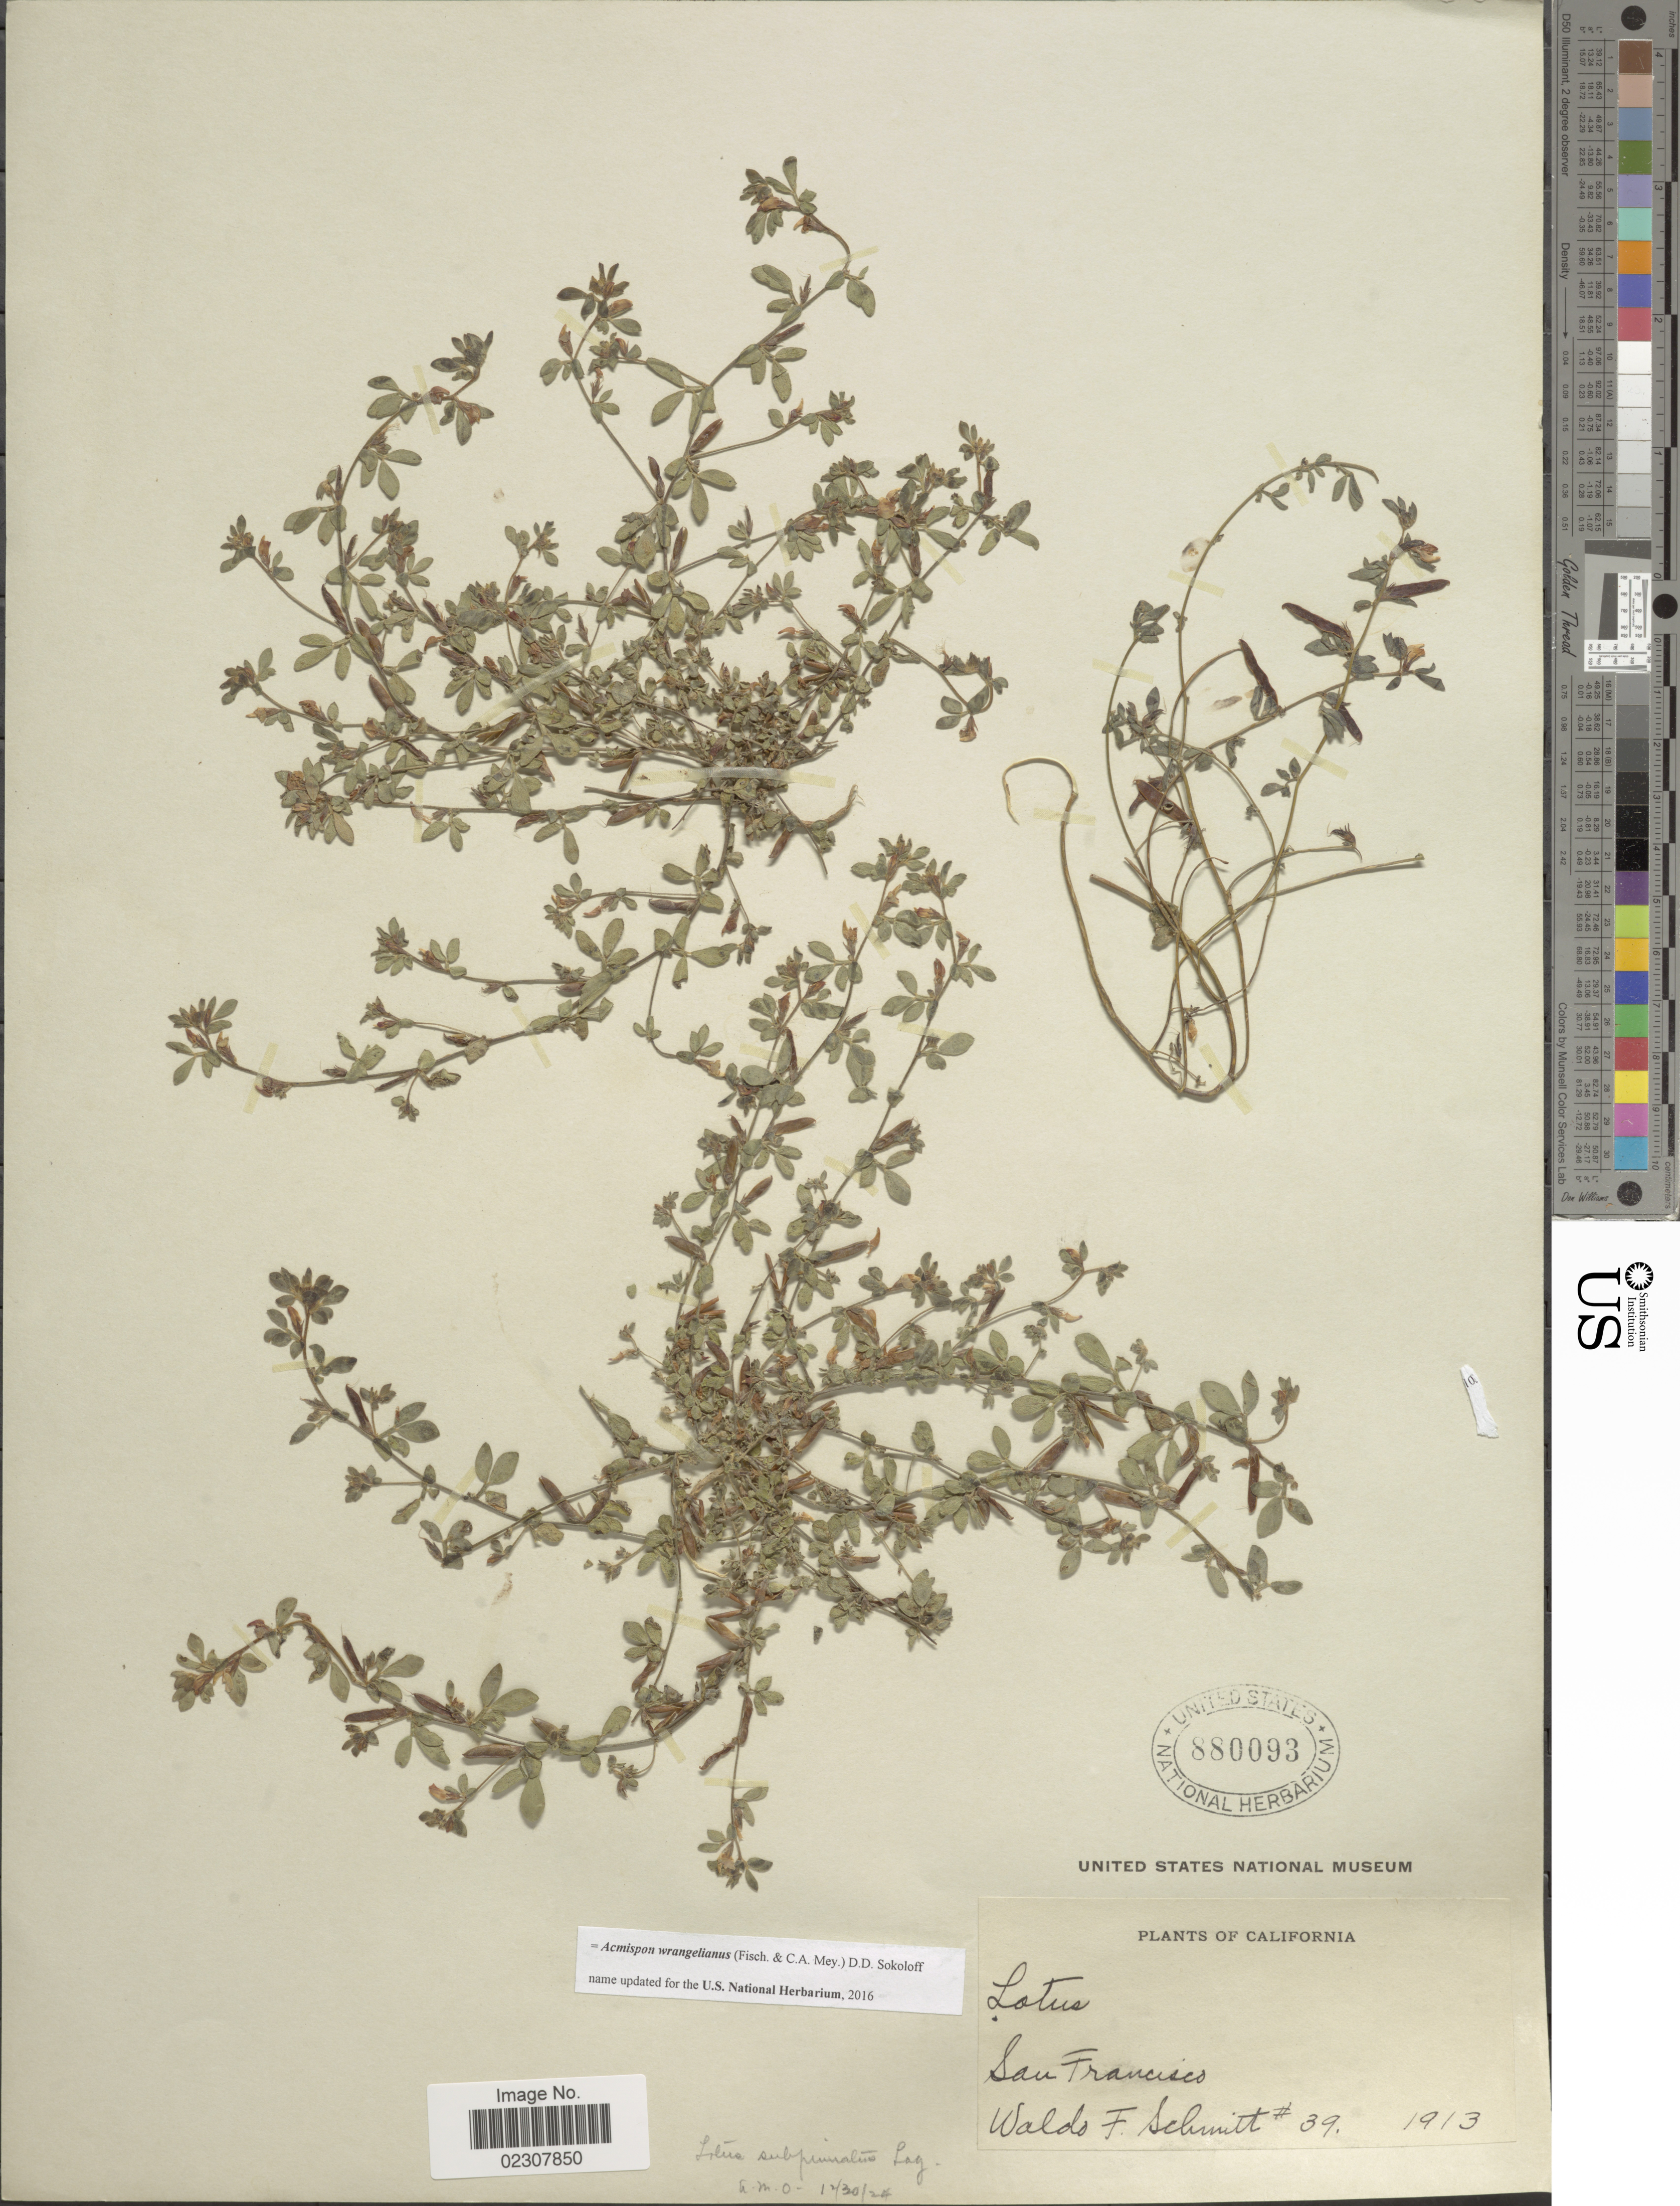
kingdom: Plantae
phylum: Tracheophyta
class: Magnoliopsida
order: Fabales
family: Fabaceae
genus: Acmispon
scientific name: Acmispon wrangelianus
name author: (Fisch. & C.A. Mey.) D.D. Sokoloff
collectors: W. F. Schmitt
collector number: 39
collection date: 1913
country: United States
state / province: California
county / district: San Francisco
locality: San Francisco.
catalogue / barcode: US 880093